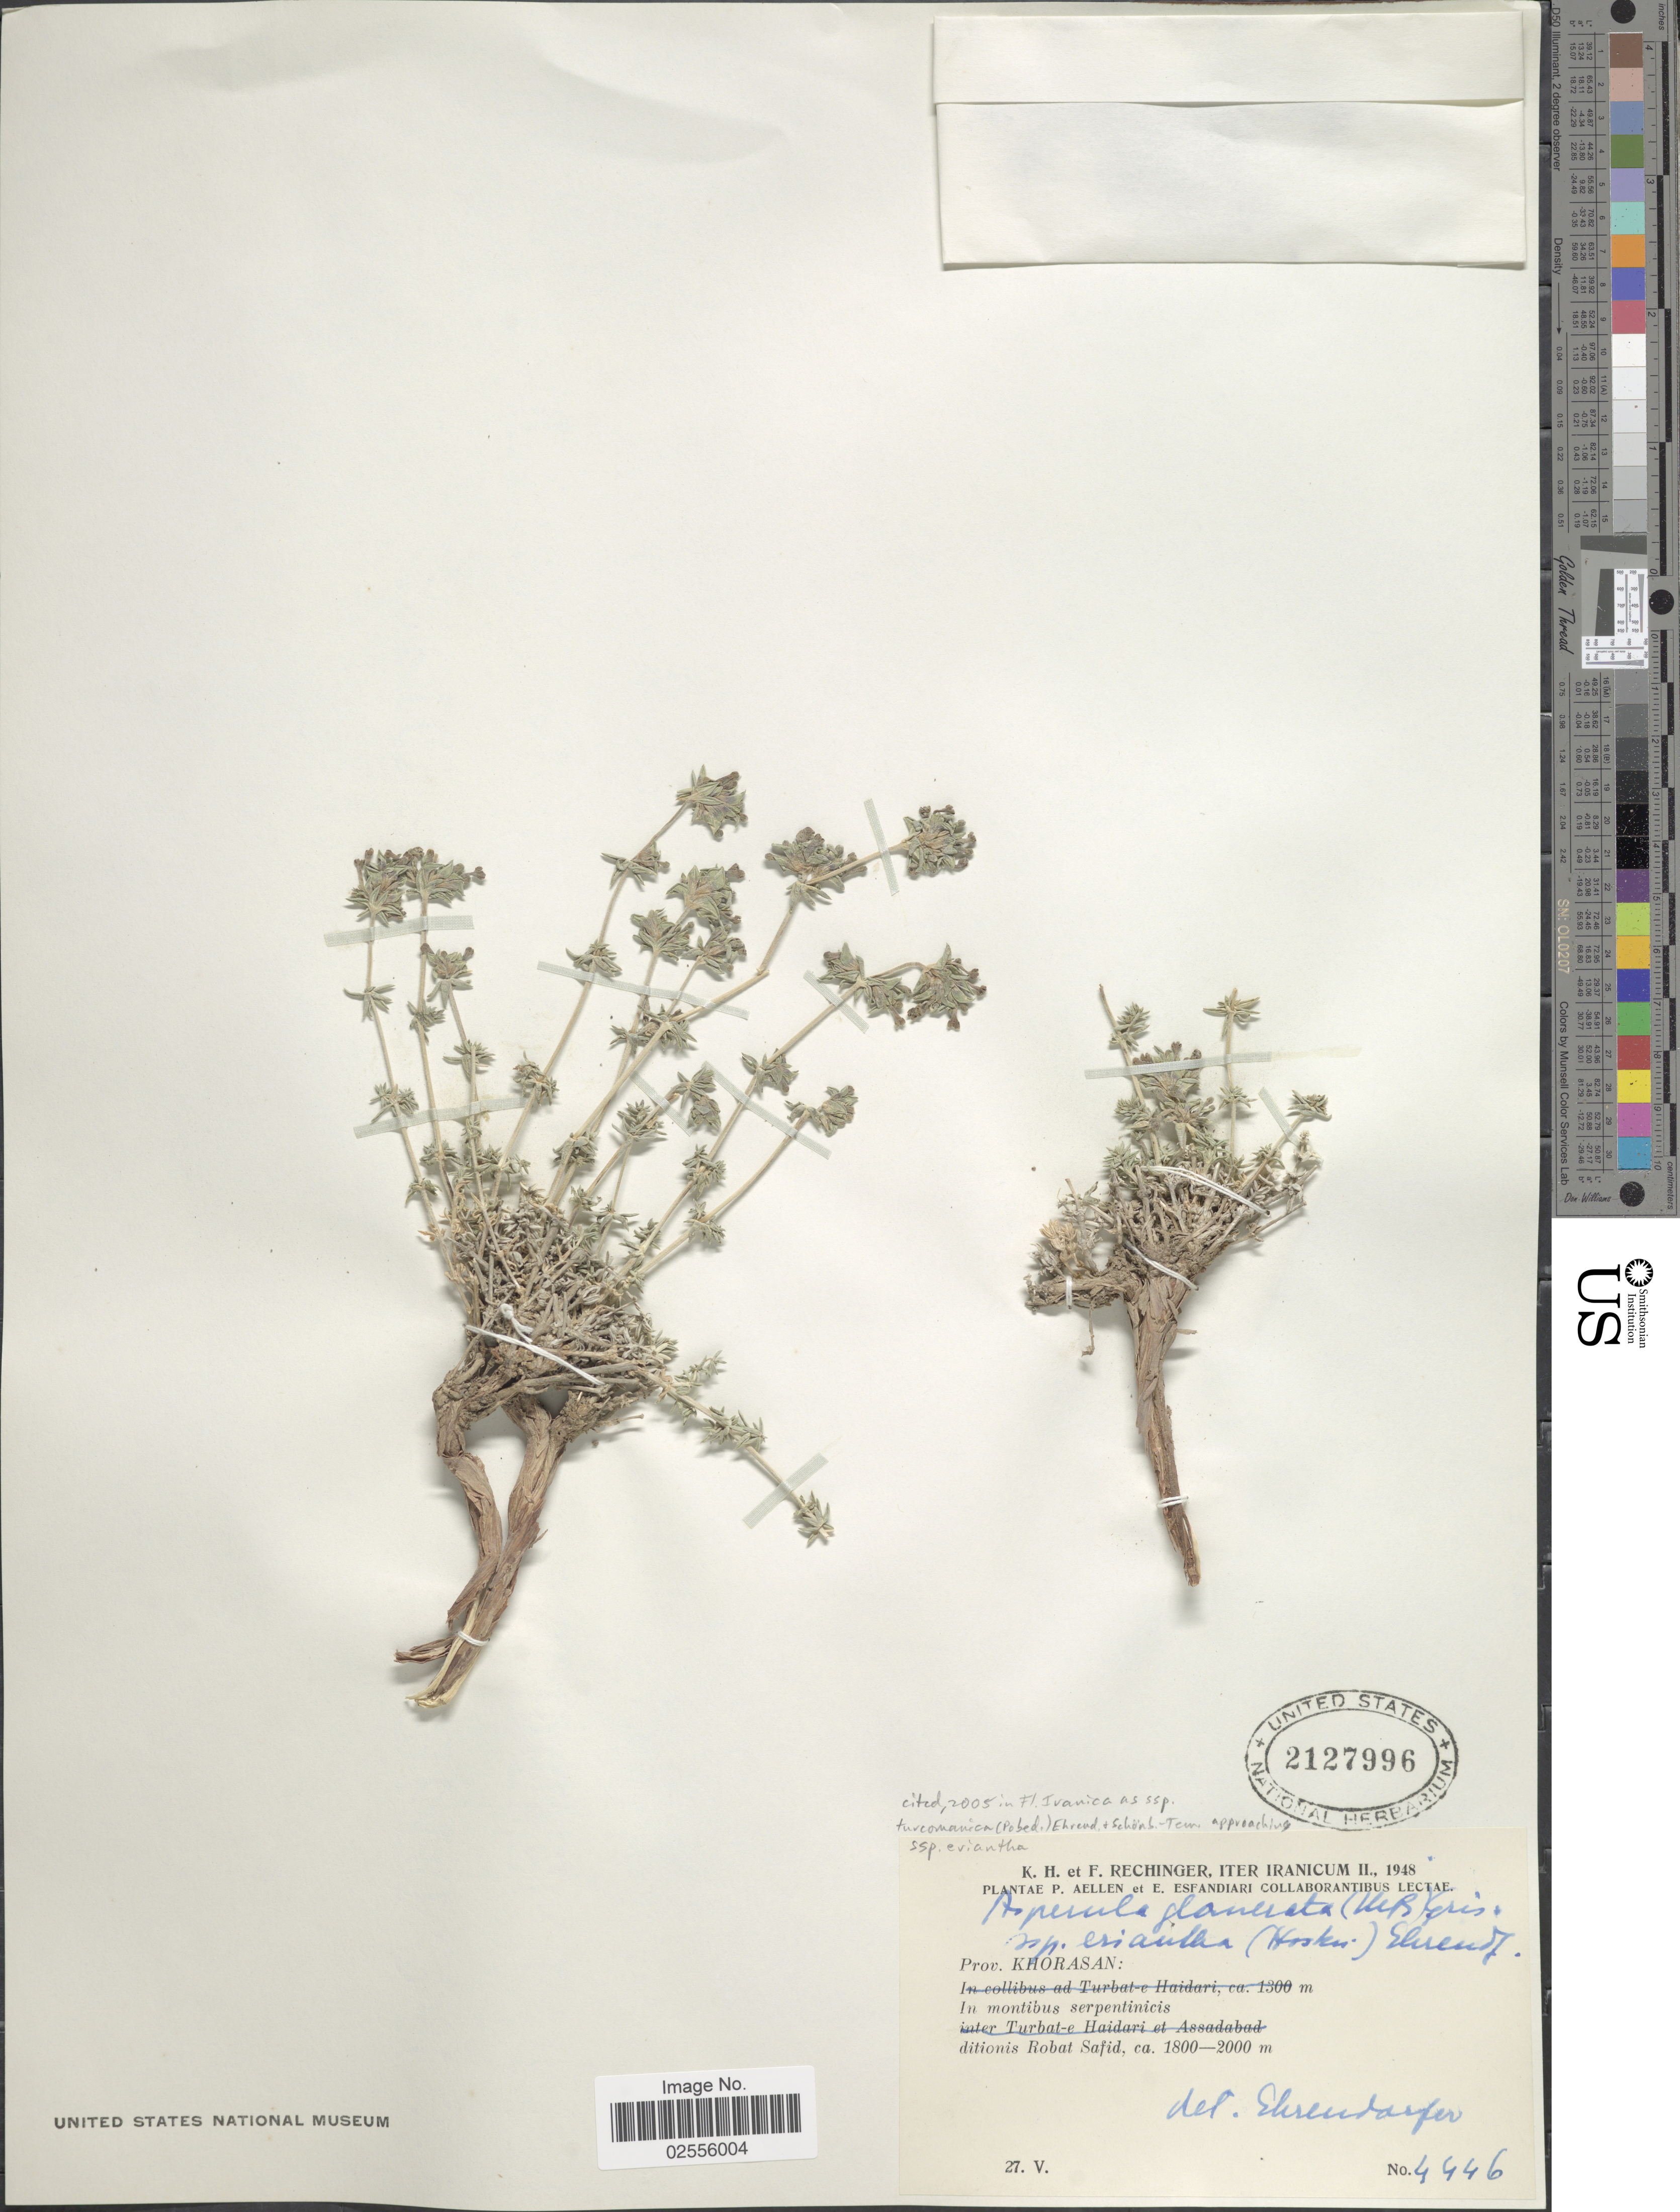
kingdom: Plantae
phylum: Tracheophyta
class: Magnoliopsida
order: Gentianales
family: Rubiaceae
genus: Asperula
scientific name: Asperula glomerata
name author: (M. Bieb.) Griseb.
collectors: P. Aellen, K. H. Rechinger & F. Rechinger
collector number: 4446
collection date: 1948-05-27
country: Iran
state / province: Khorasan [obsolete]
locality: Iter Iranicum, Prov. Khorasan: In montibus serpentinicis, ditionis Robat Safid.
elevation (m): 1800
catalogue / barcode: US 2127996